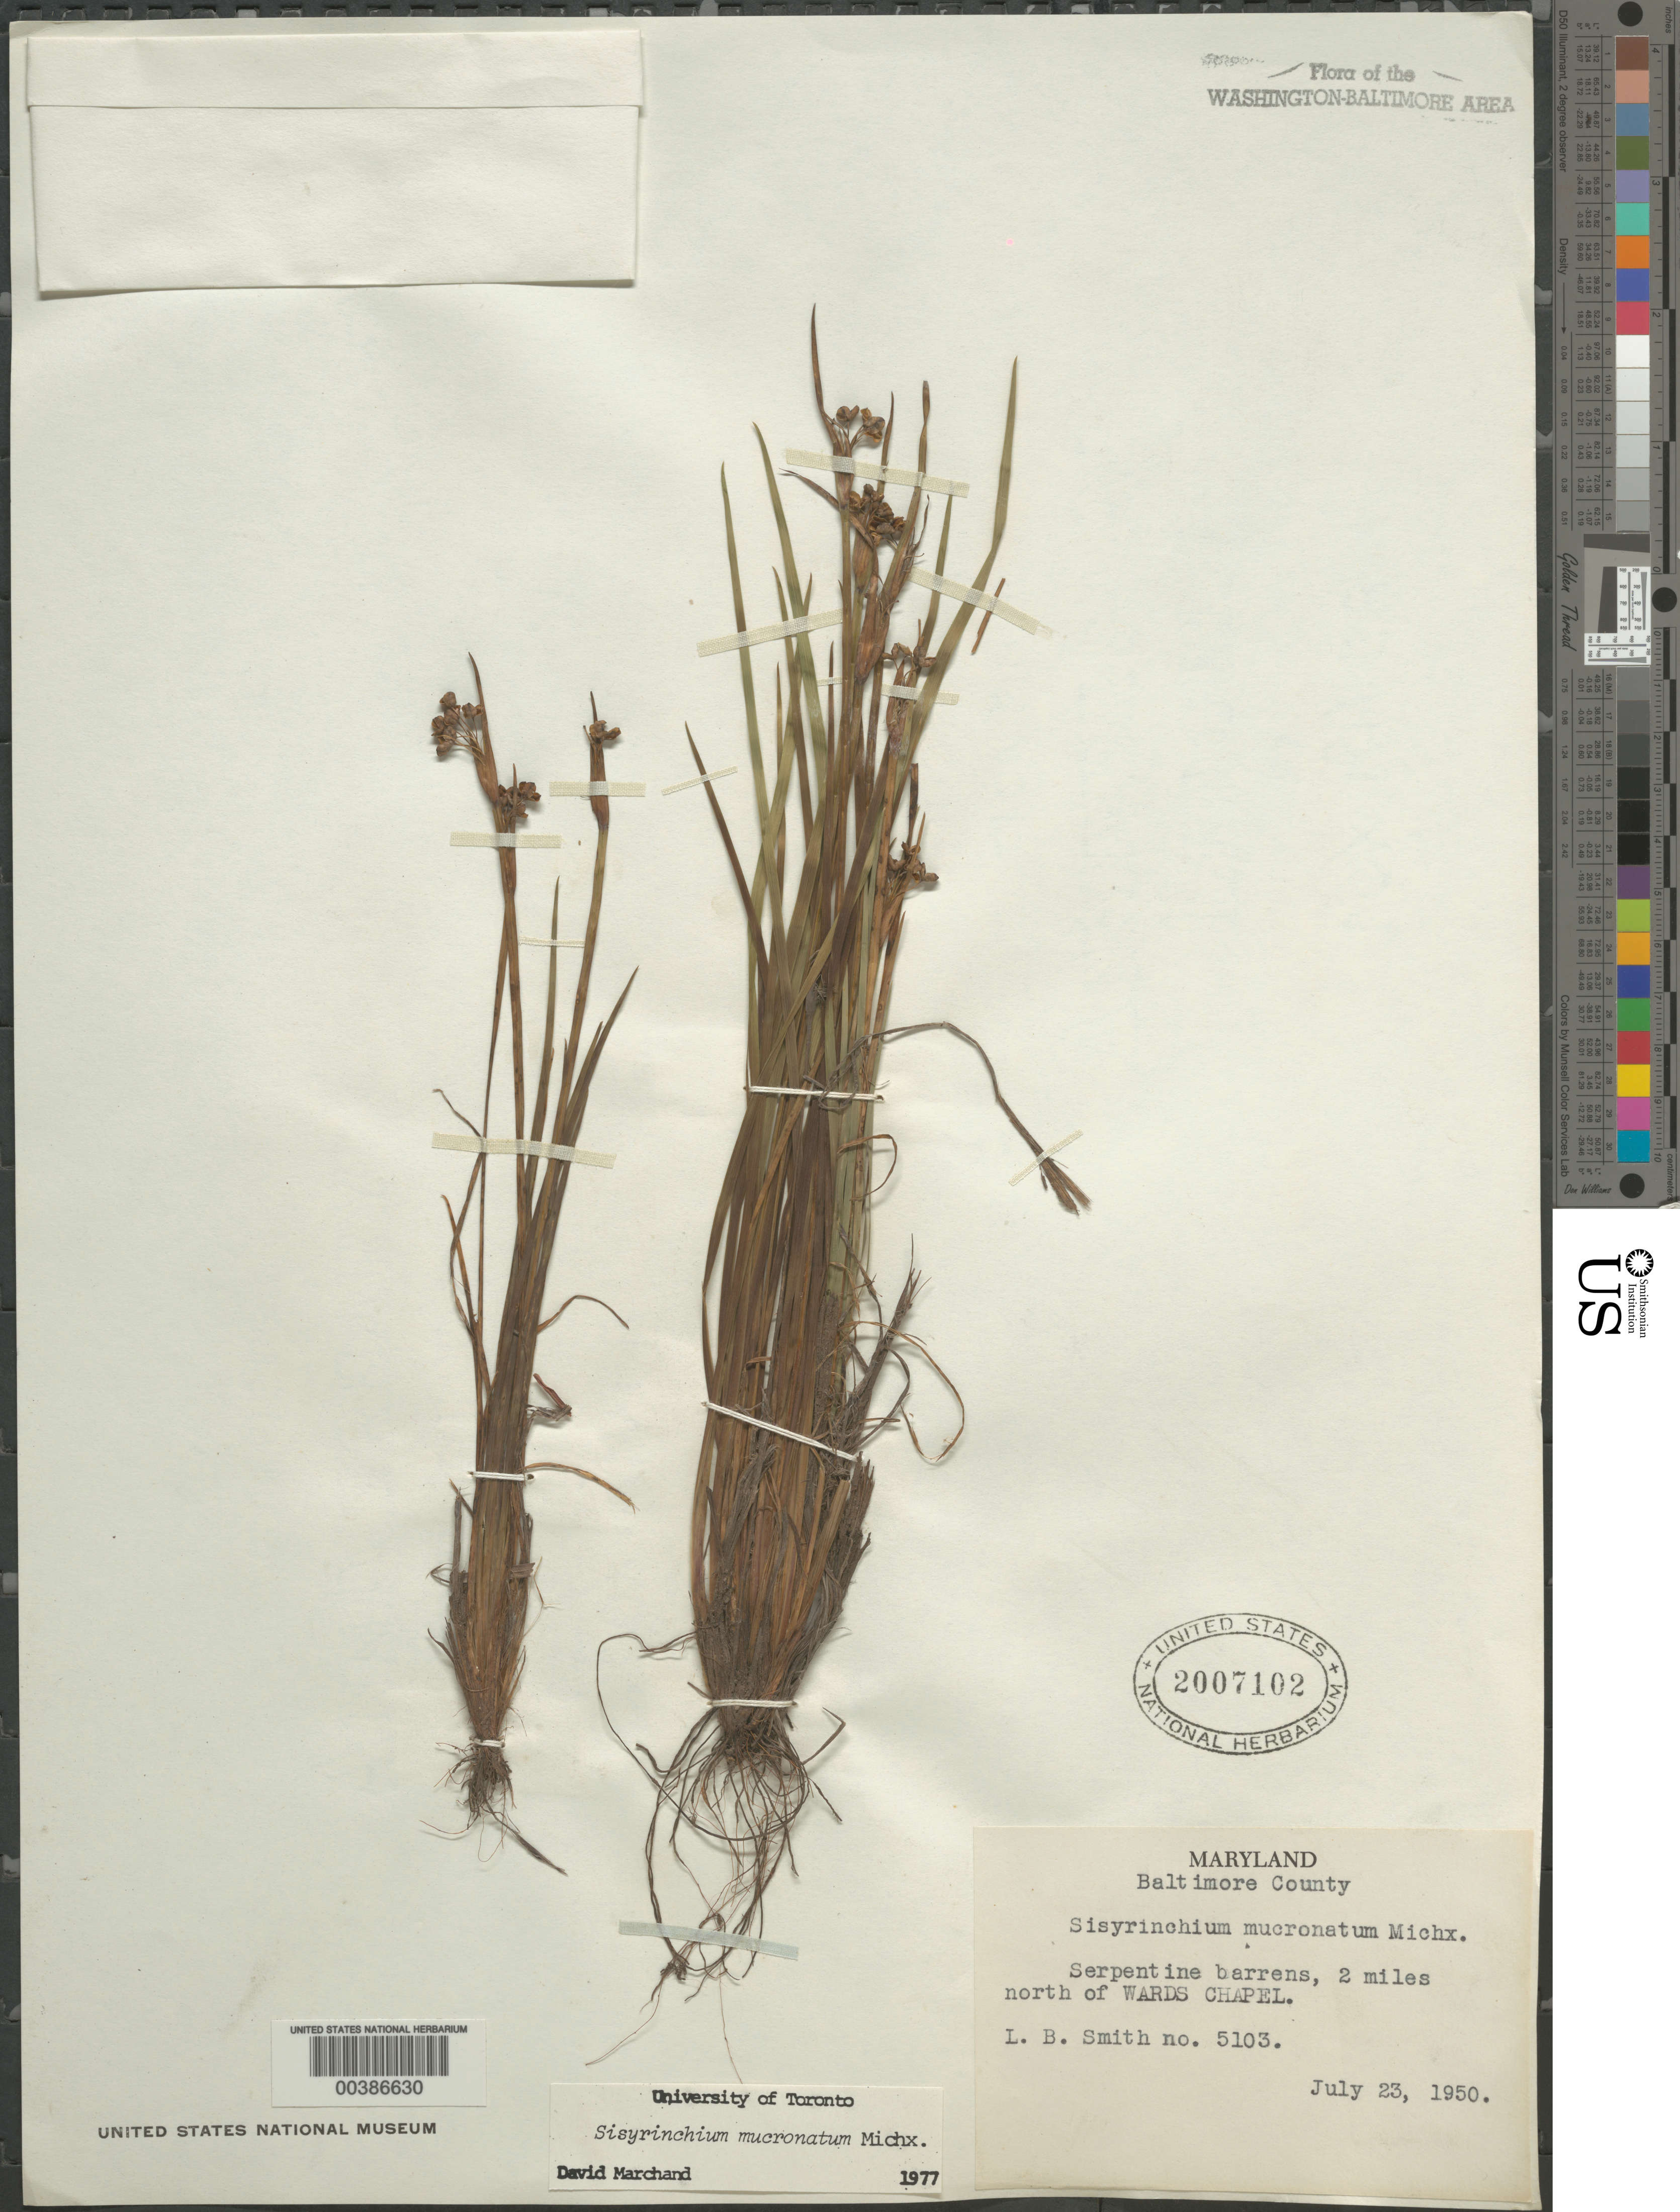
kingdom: Plantae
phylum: Tracheophyta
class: Liliopsida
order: Asparagales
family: Iridaceae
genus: Sisyrinchium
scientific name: Sisyrinchium mucronatum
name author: Michx.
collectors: L. Smith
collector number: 5103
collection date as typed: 23 Jul 1950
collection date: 1950-07-23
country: United States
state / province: Maryland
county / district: Baltimore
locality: Serpentine Barrens, north of Wards Chapel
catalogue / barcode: US 2007102